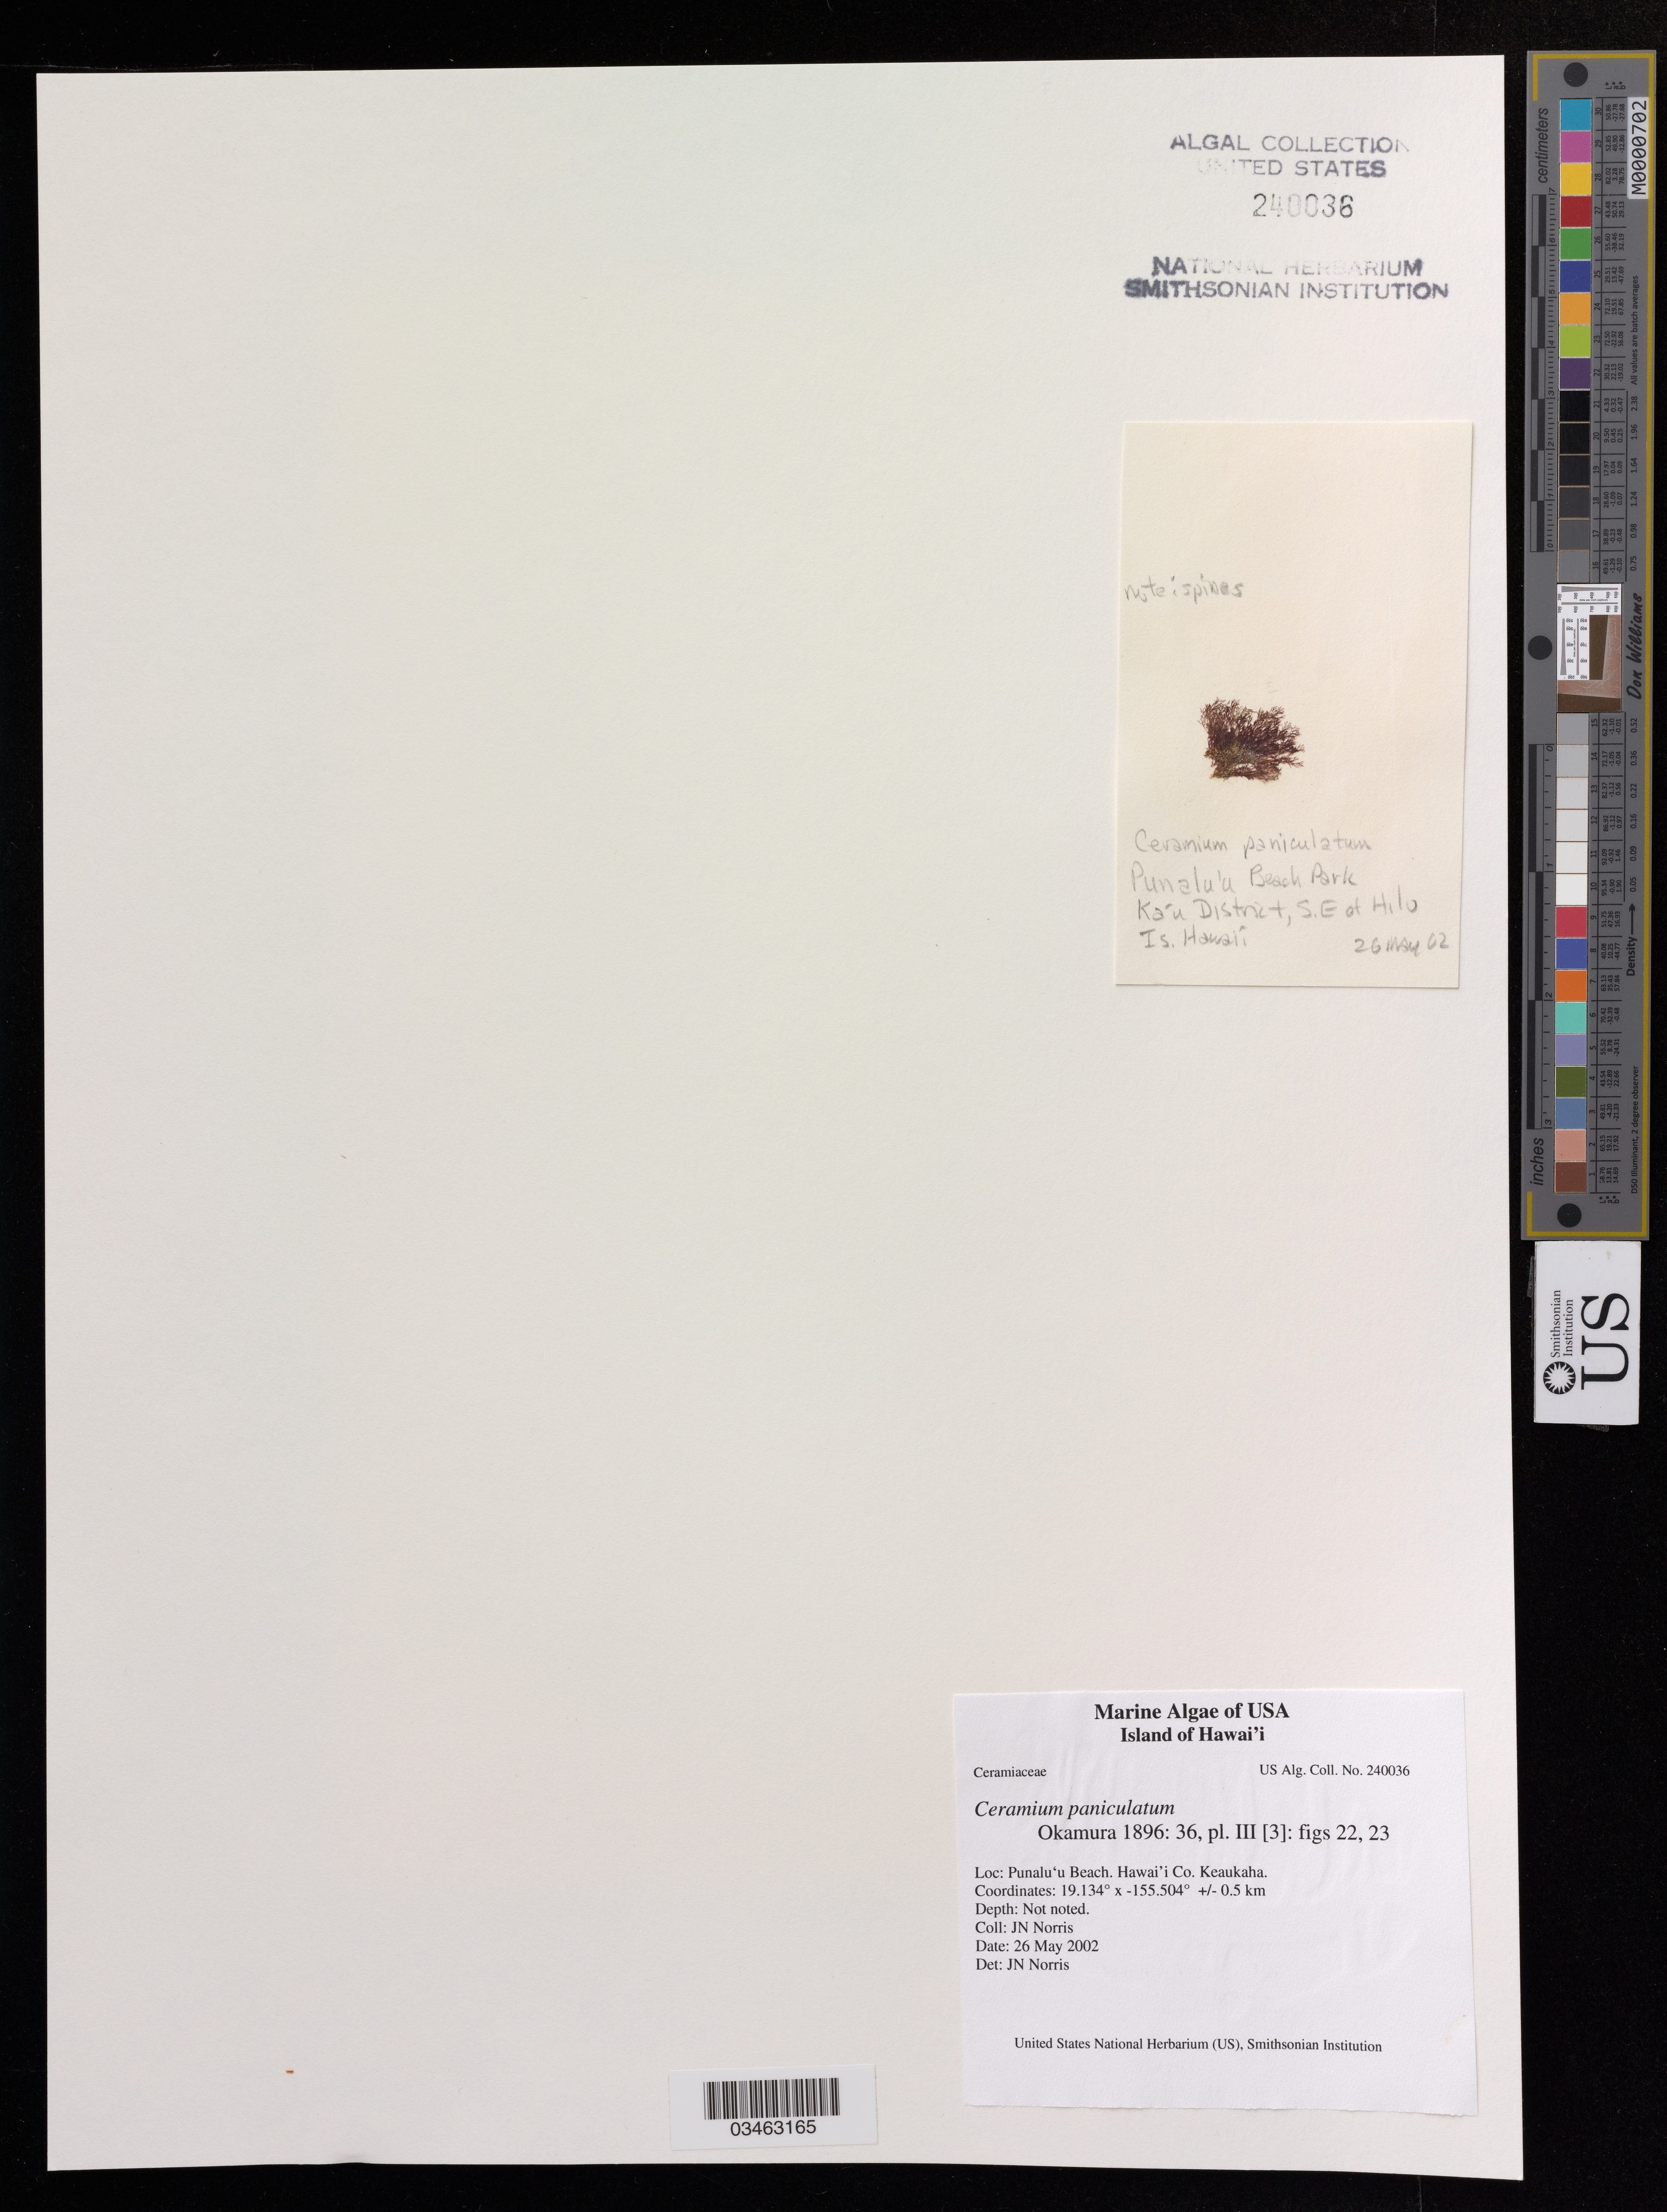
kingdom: Plantae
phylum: Rhodophyta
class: Florideophyceae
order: Ceramiales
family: Ceramiaceae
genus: Ceramium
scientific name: Ceramium paniculatum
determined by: Norris, James N.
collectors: J. N. Norris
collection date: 2002-05-26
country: United States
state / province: Hawaii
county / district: Hawaii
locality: Punalu' u Beach. Keaukaha.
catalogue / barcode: US 240036